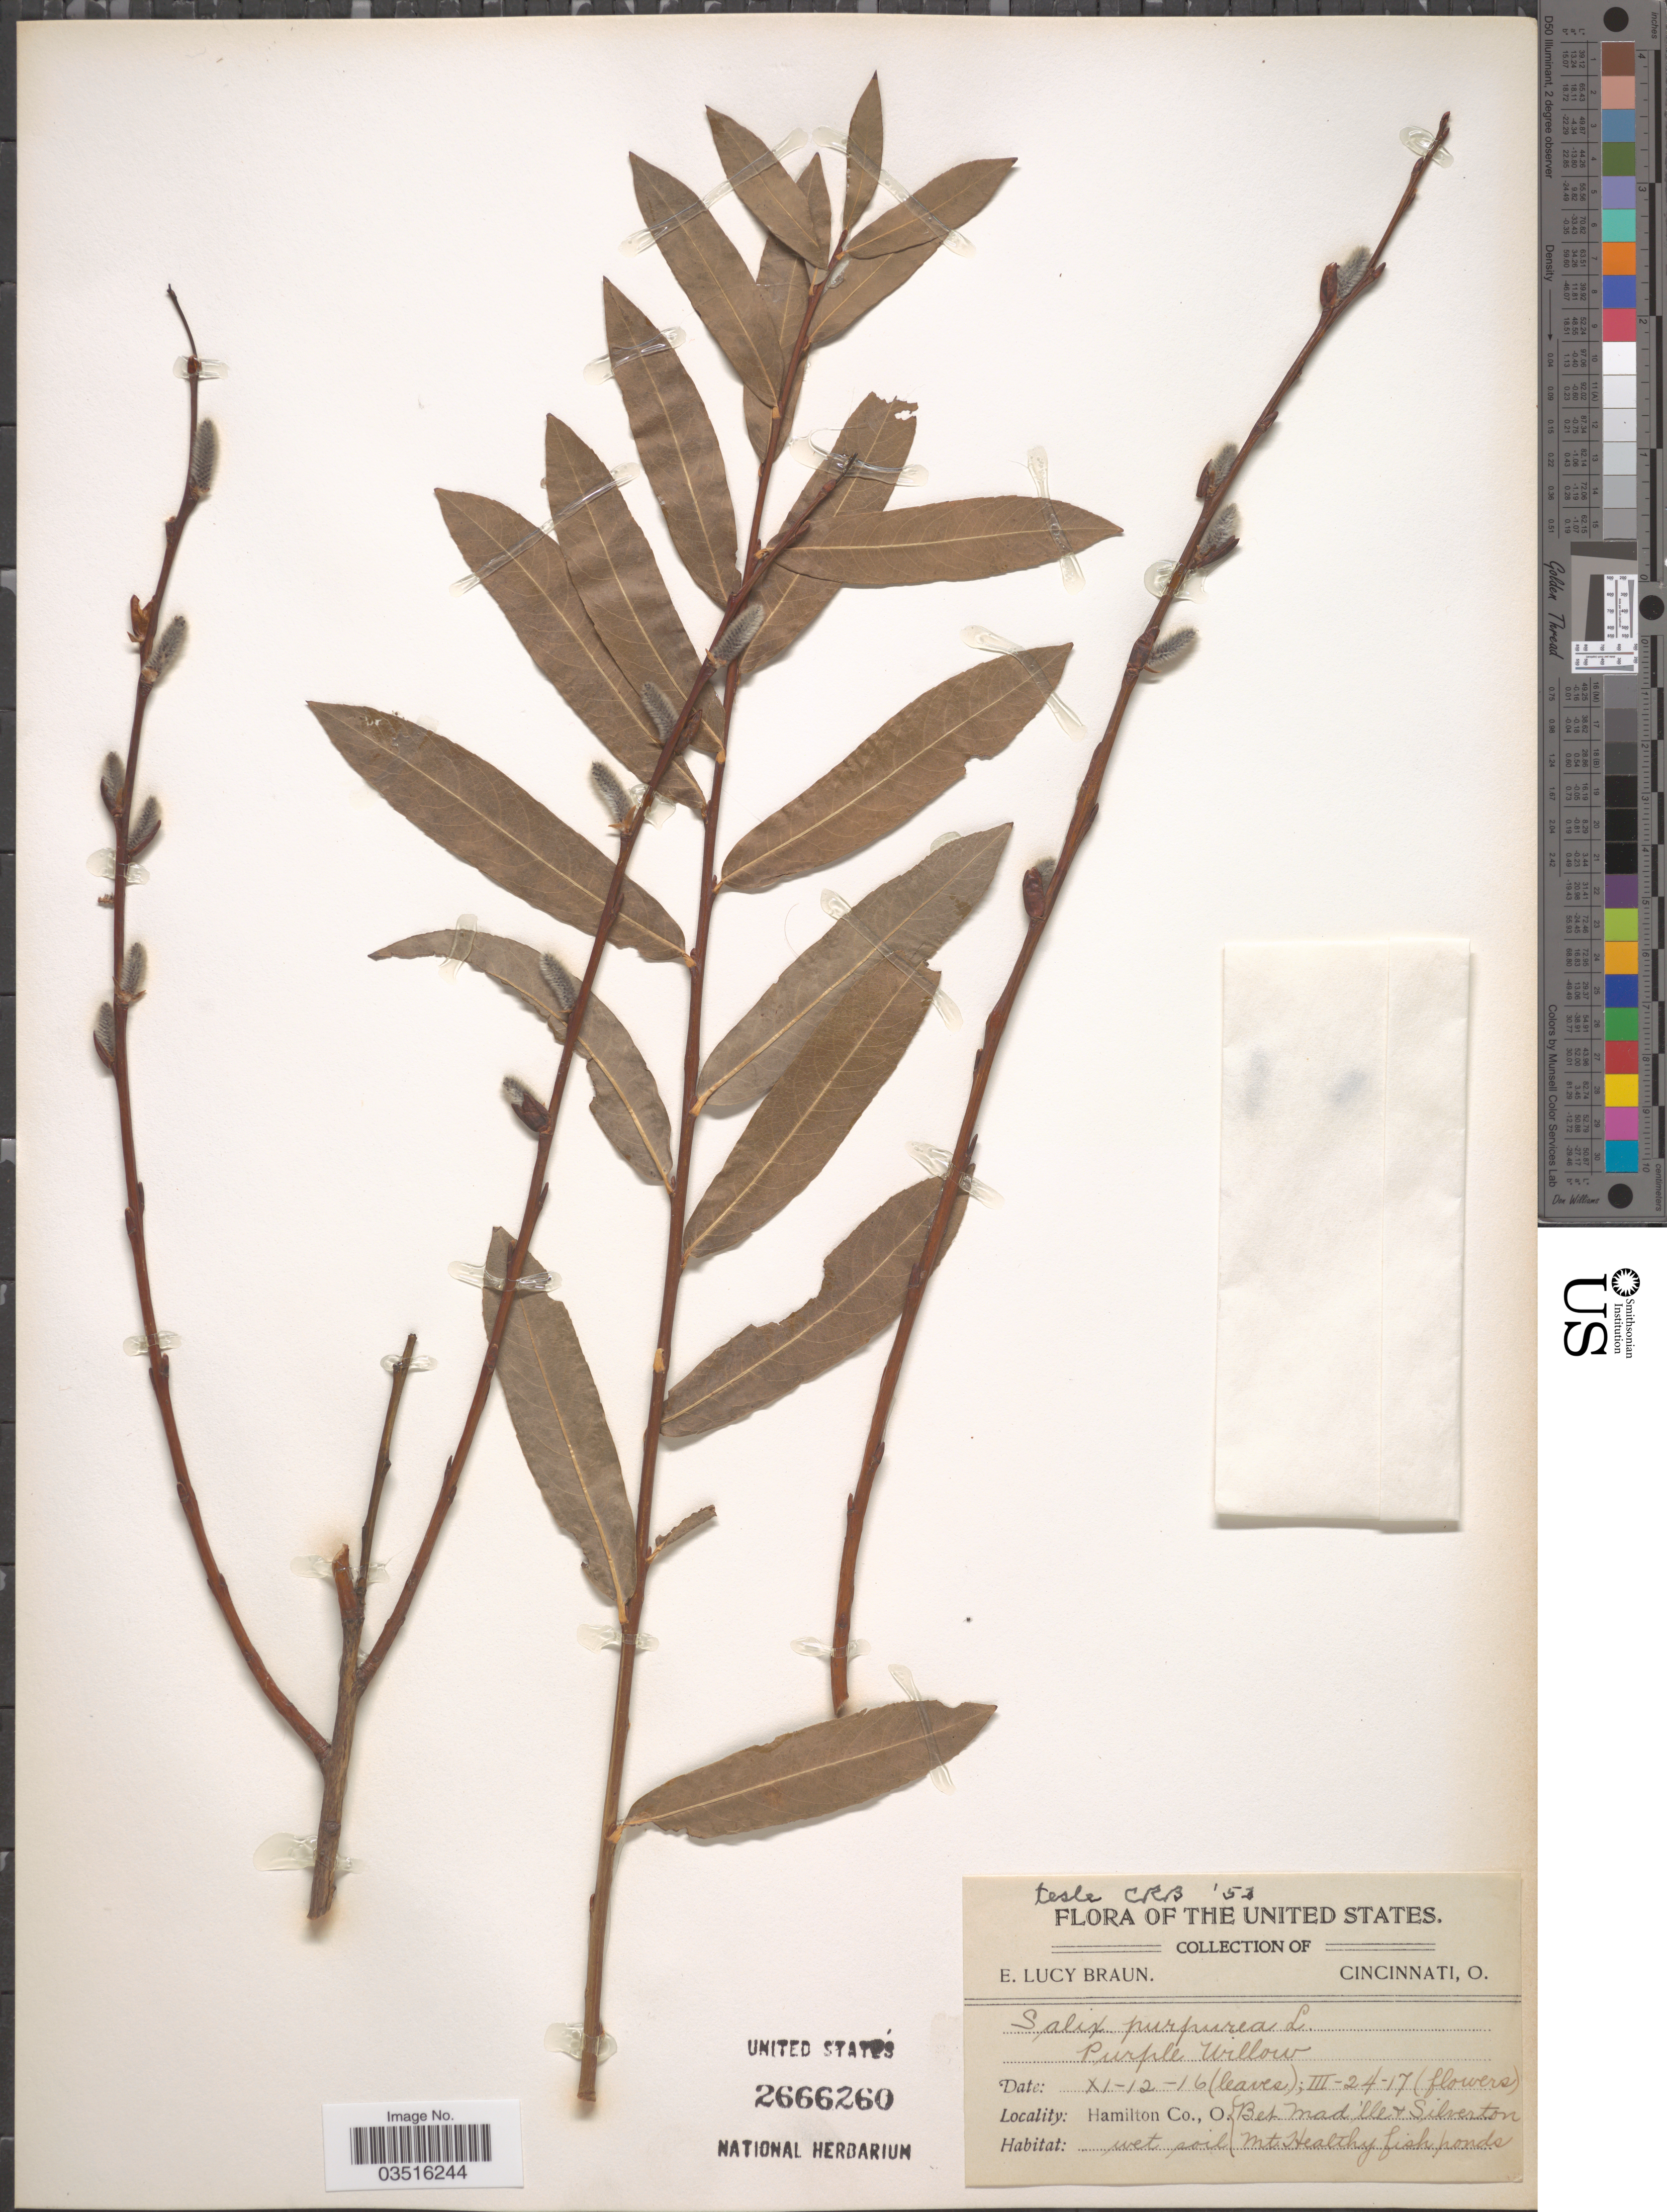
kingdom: Plantae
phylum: Tracheophyta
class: Magnoliopsida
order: Malpighiales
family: Salicaceae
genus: Salix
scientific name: Salix purpurea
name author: L.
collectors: E. L. Braun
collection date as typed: Transcribed d/m/y: 12/11/16 to 24/3/17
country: United States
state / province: Ohio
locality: Hamilton Co. Bet. Mad'lle & Silverton. Mt. Healthy fish ponds.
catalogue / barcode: US 2666260